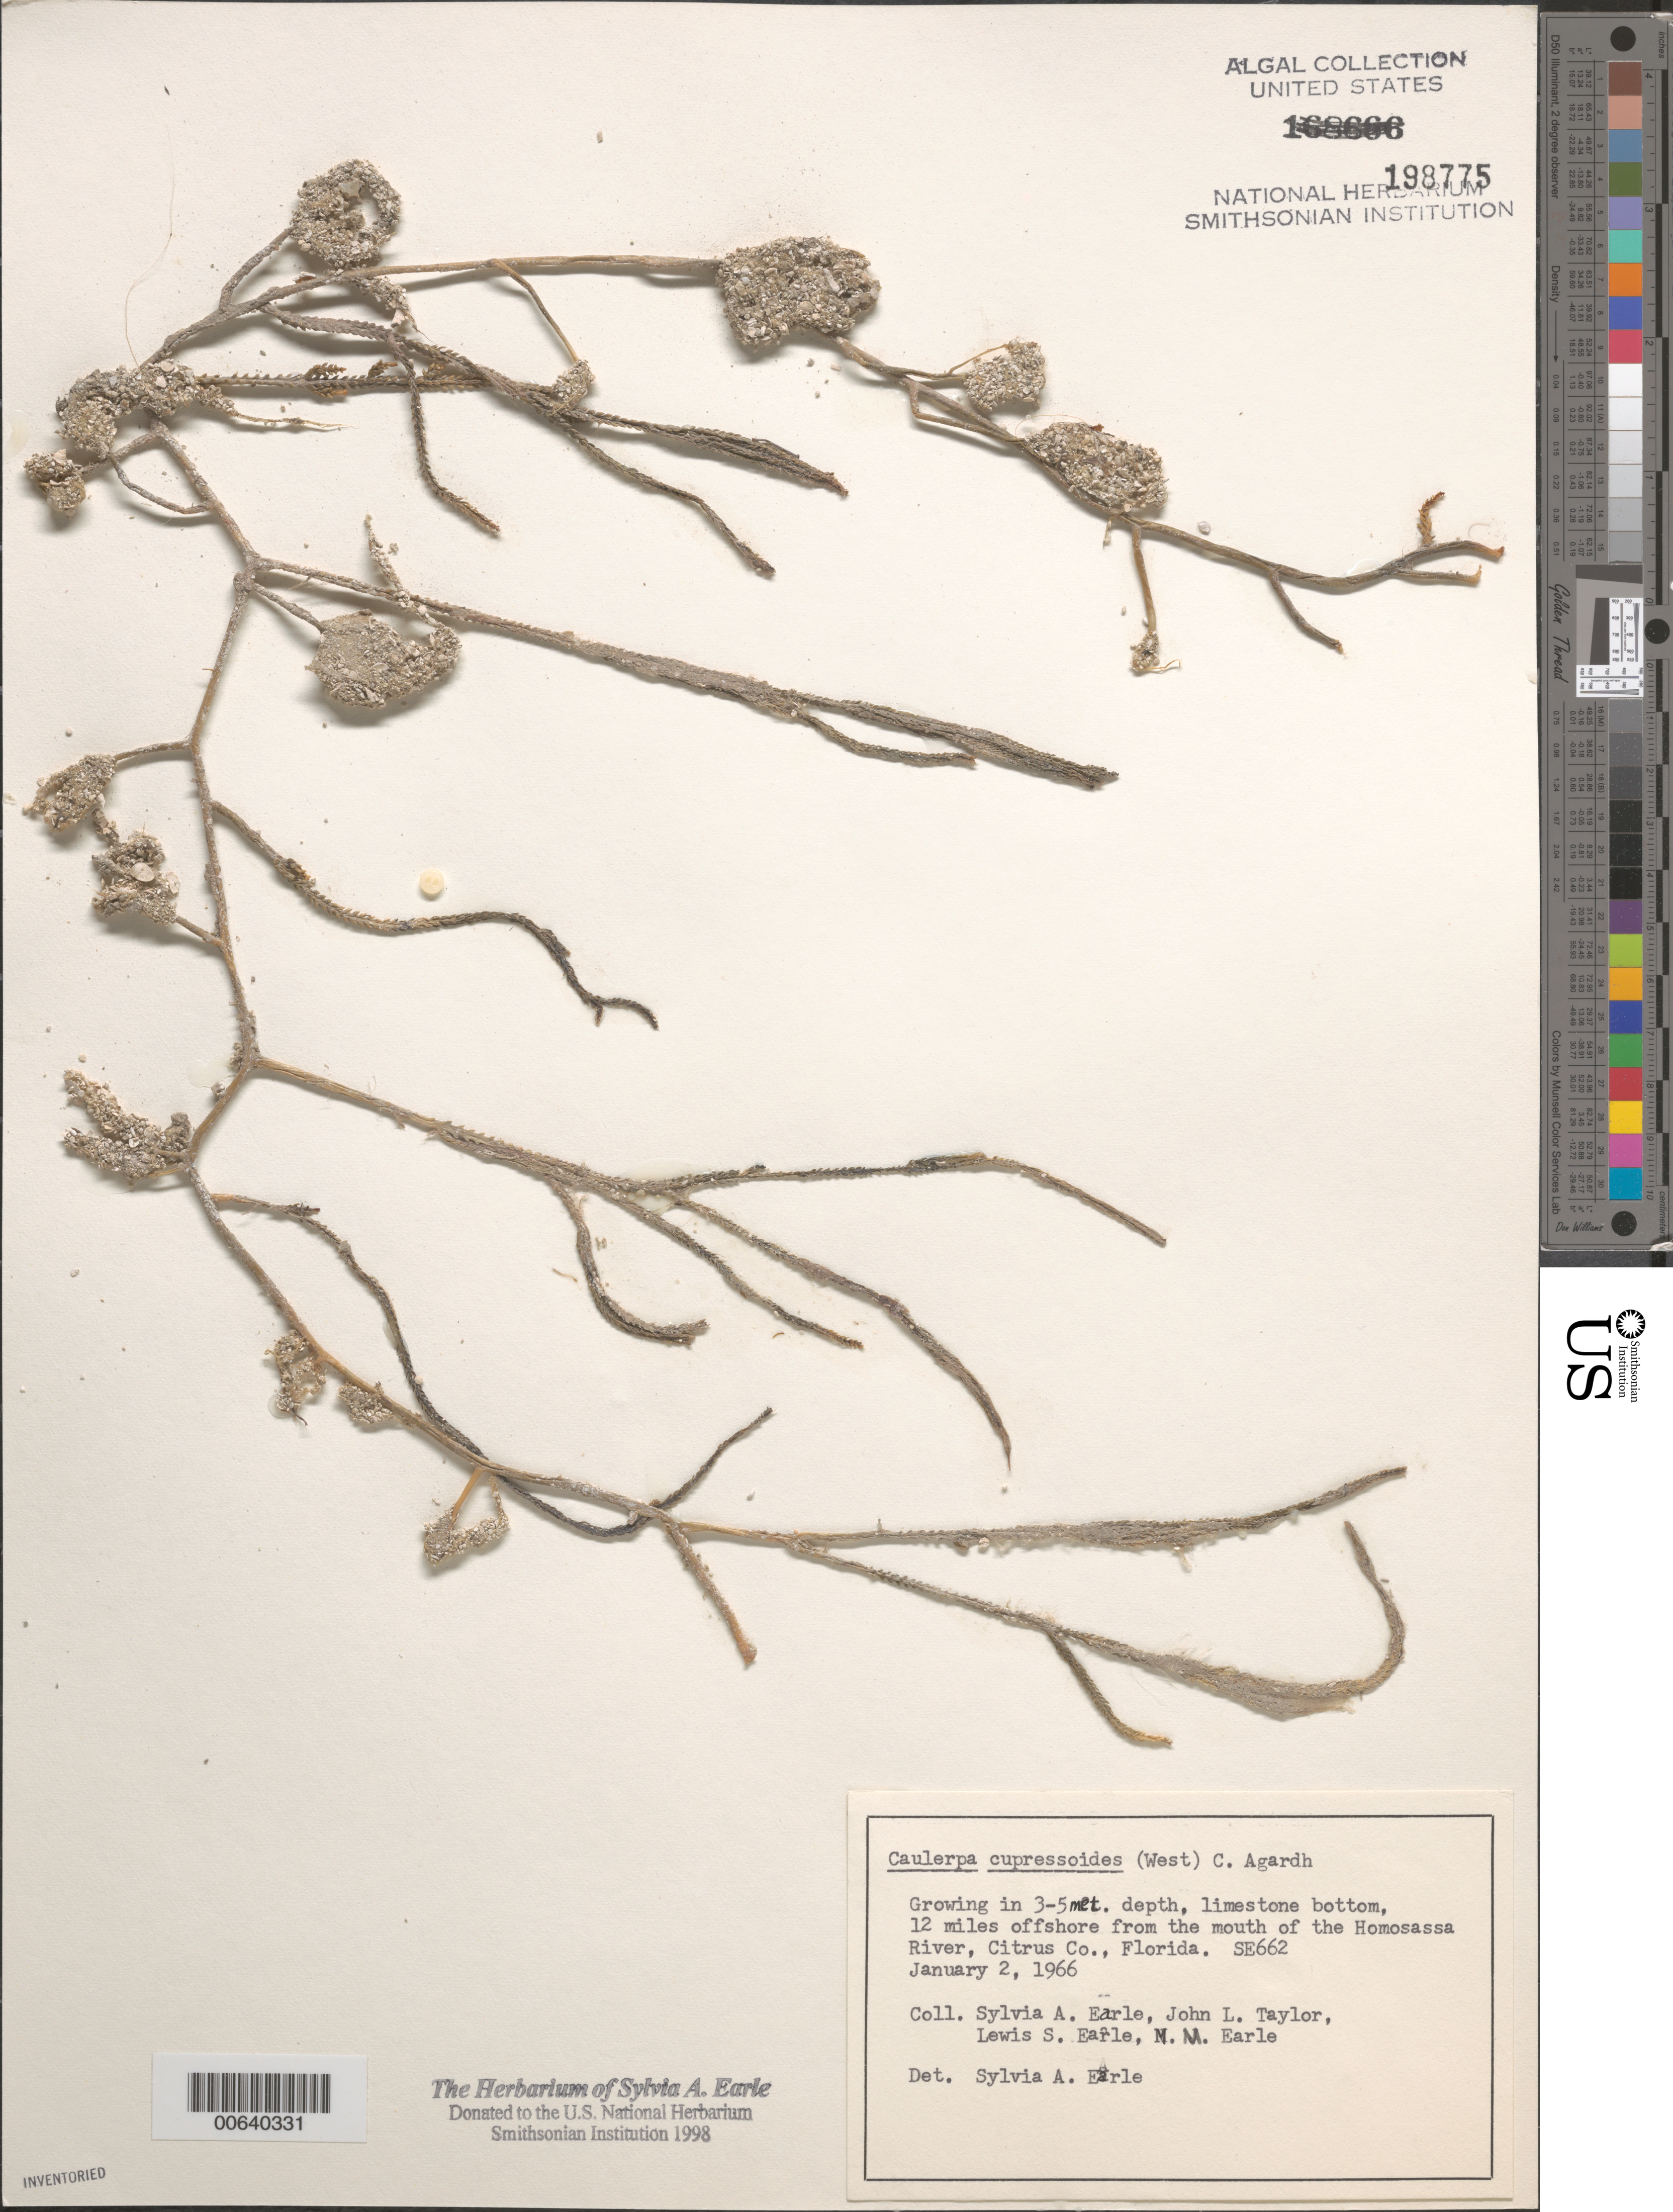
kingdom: Plantae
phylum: Chlorophyta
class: Ulvophyceae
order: Bryopsidales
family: Caulerpaceae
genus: Caulerpa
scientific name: Caulerpa cupressoides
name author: (Vahl) C. Agardh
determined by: Earle, S. A.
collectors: S. A. Earle, J. L. Taylor, L. Earle & M. Earle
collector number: SE 662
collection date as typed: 02 Jan 1966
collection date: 1966-01-02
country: United States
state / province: Florida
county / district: Citrus County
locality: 12 miles off Homosassa River mouth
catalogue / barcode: US 198775